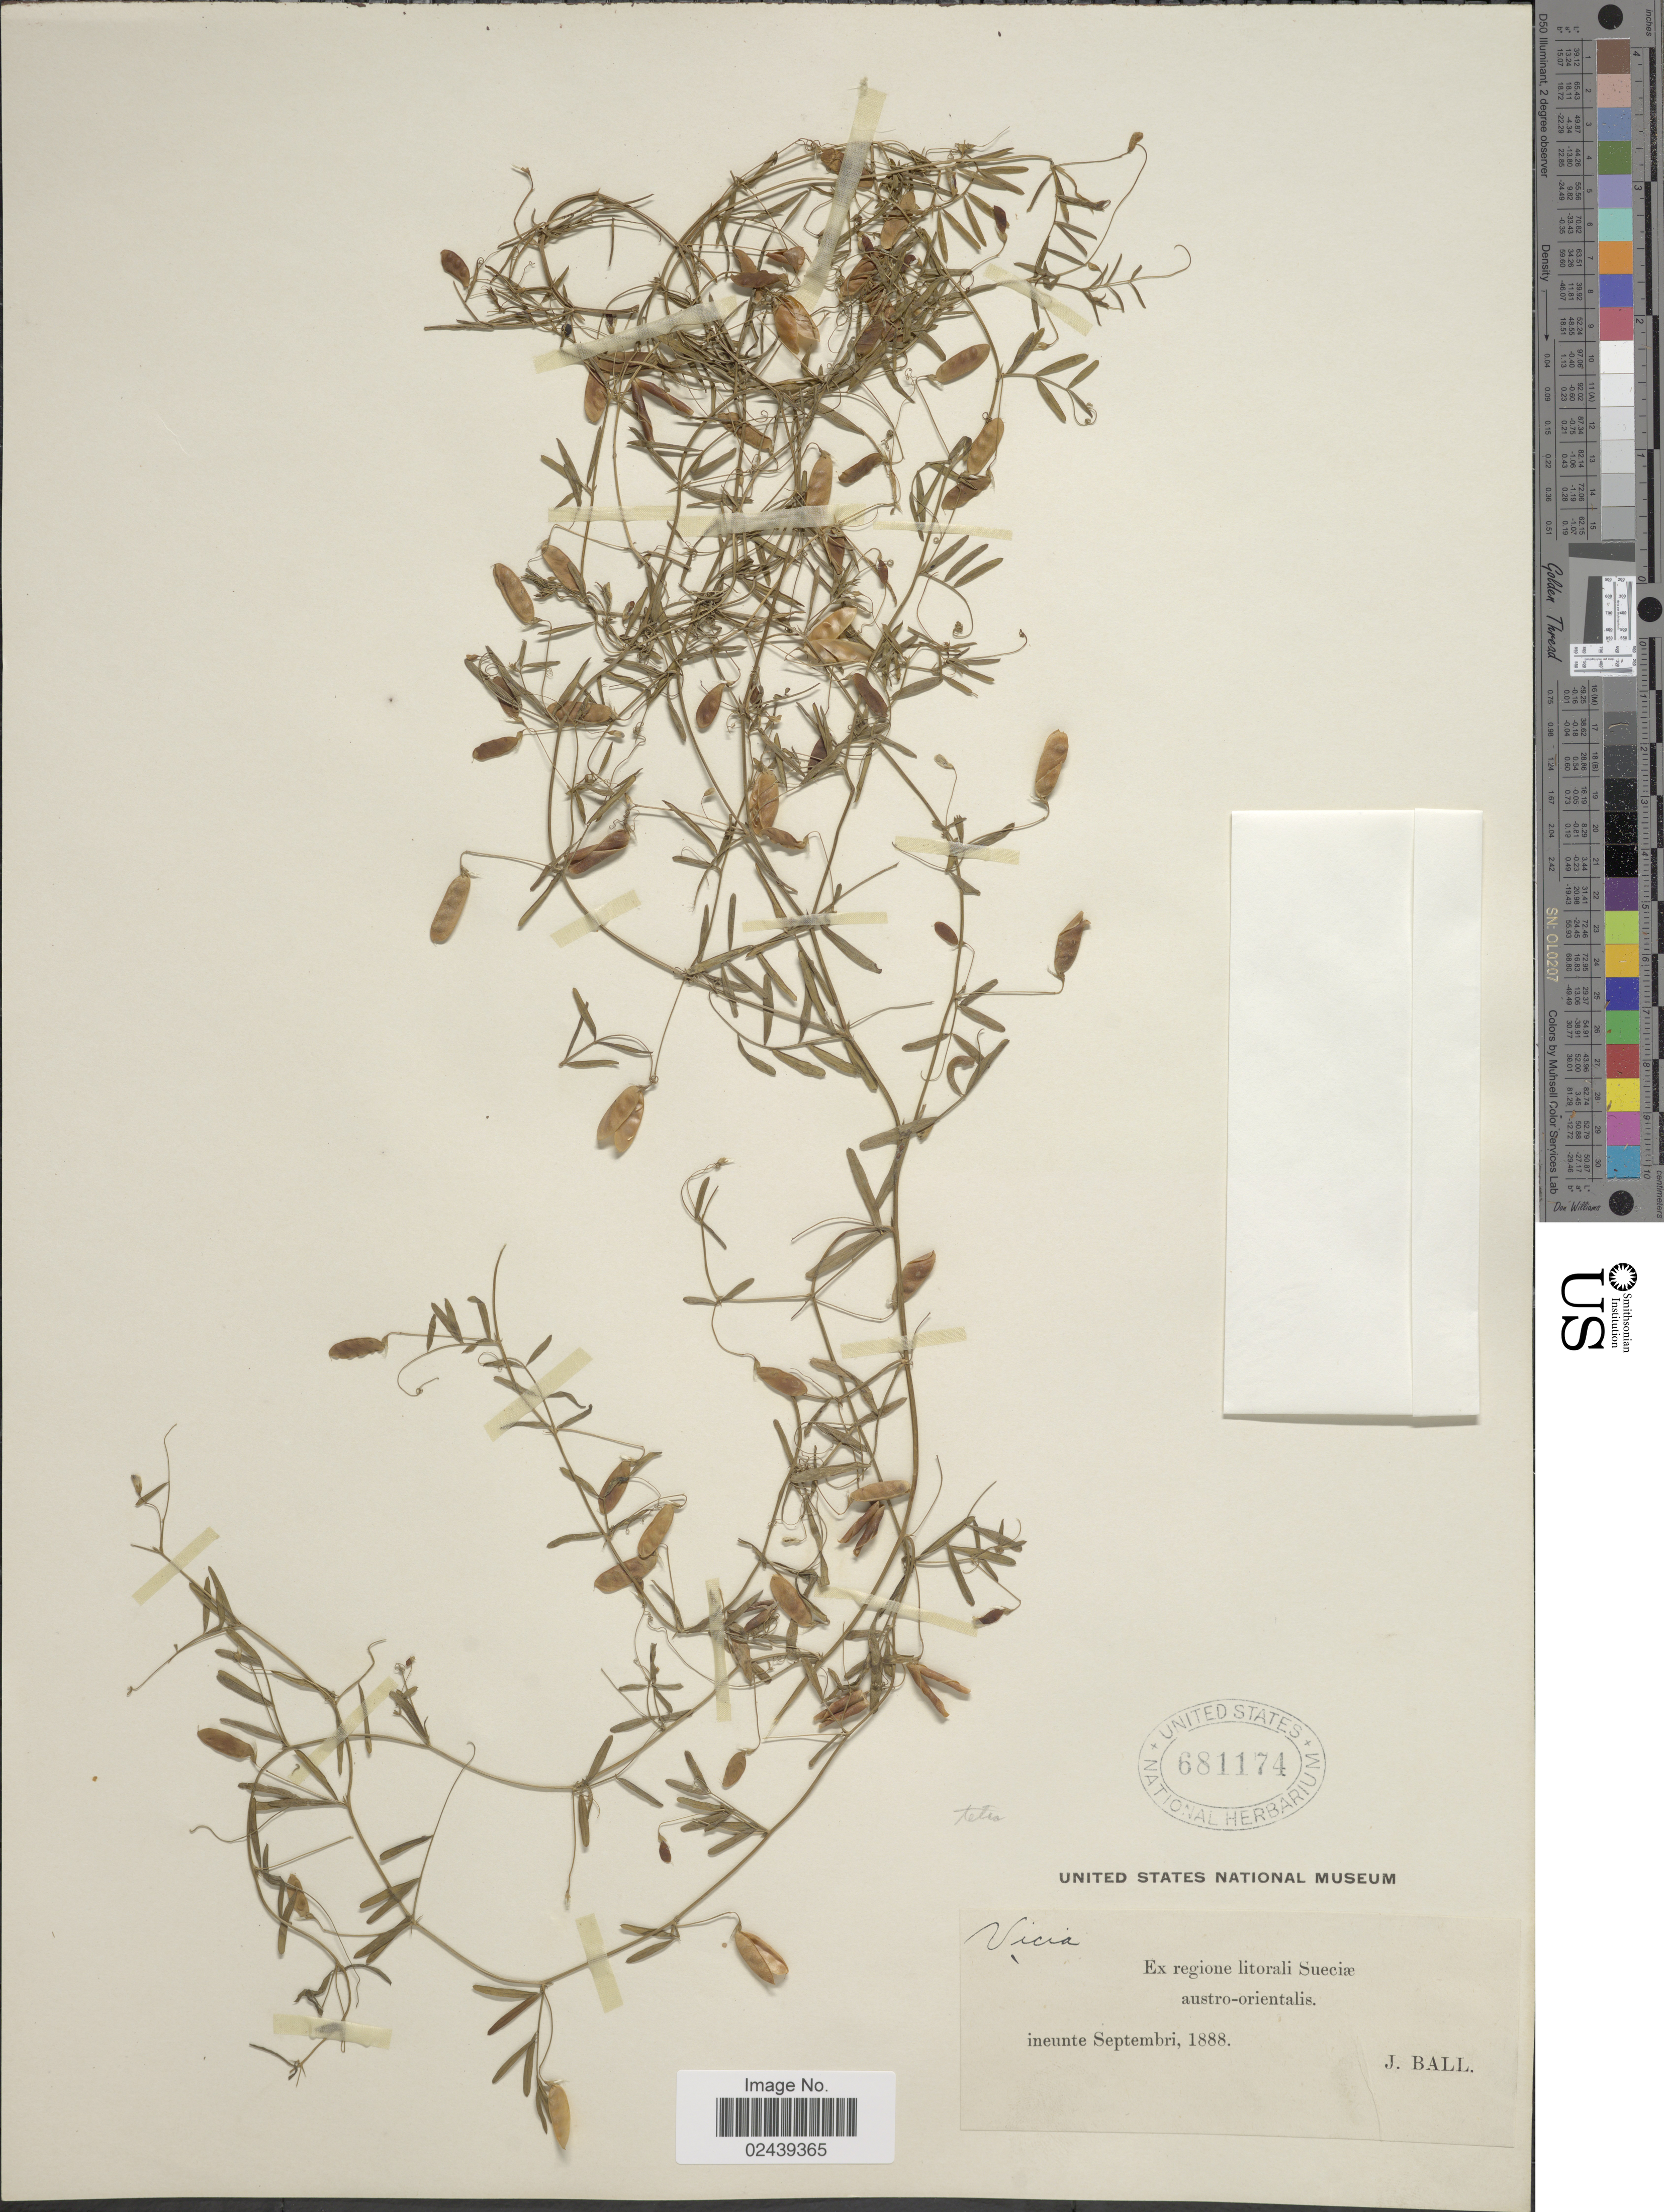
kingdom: Plantae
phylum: Tracheophyta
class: Magnoliopsida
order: Fabales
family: Fabaceae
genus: Vicia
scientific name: Vicia tetrasperma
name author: (L.) Schreb.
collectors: J. Ball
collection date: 1888-09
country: Sweden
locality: Ex regione litorali Sueciae, austri-orientalis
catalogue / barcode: US 681174